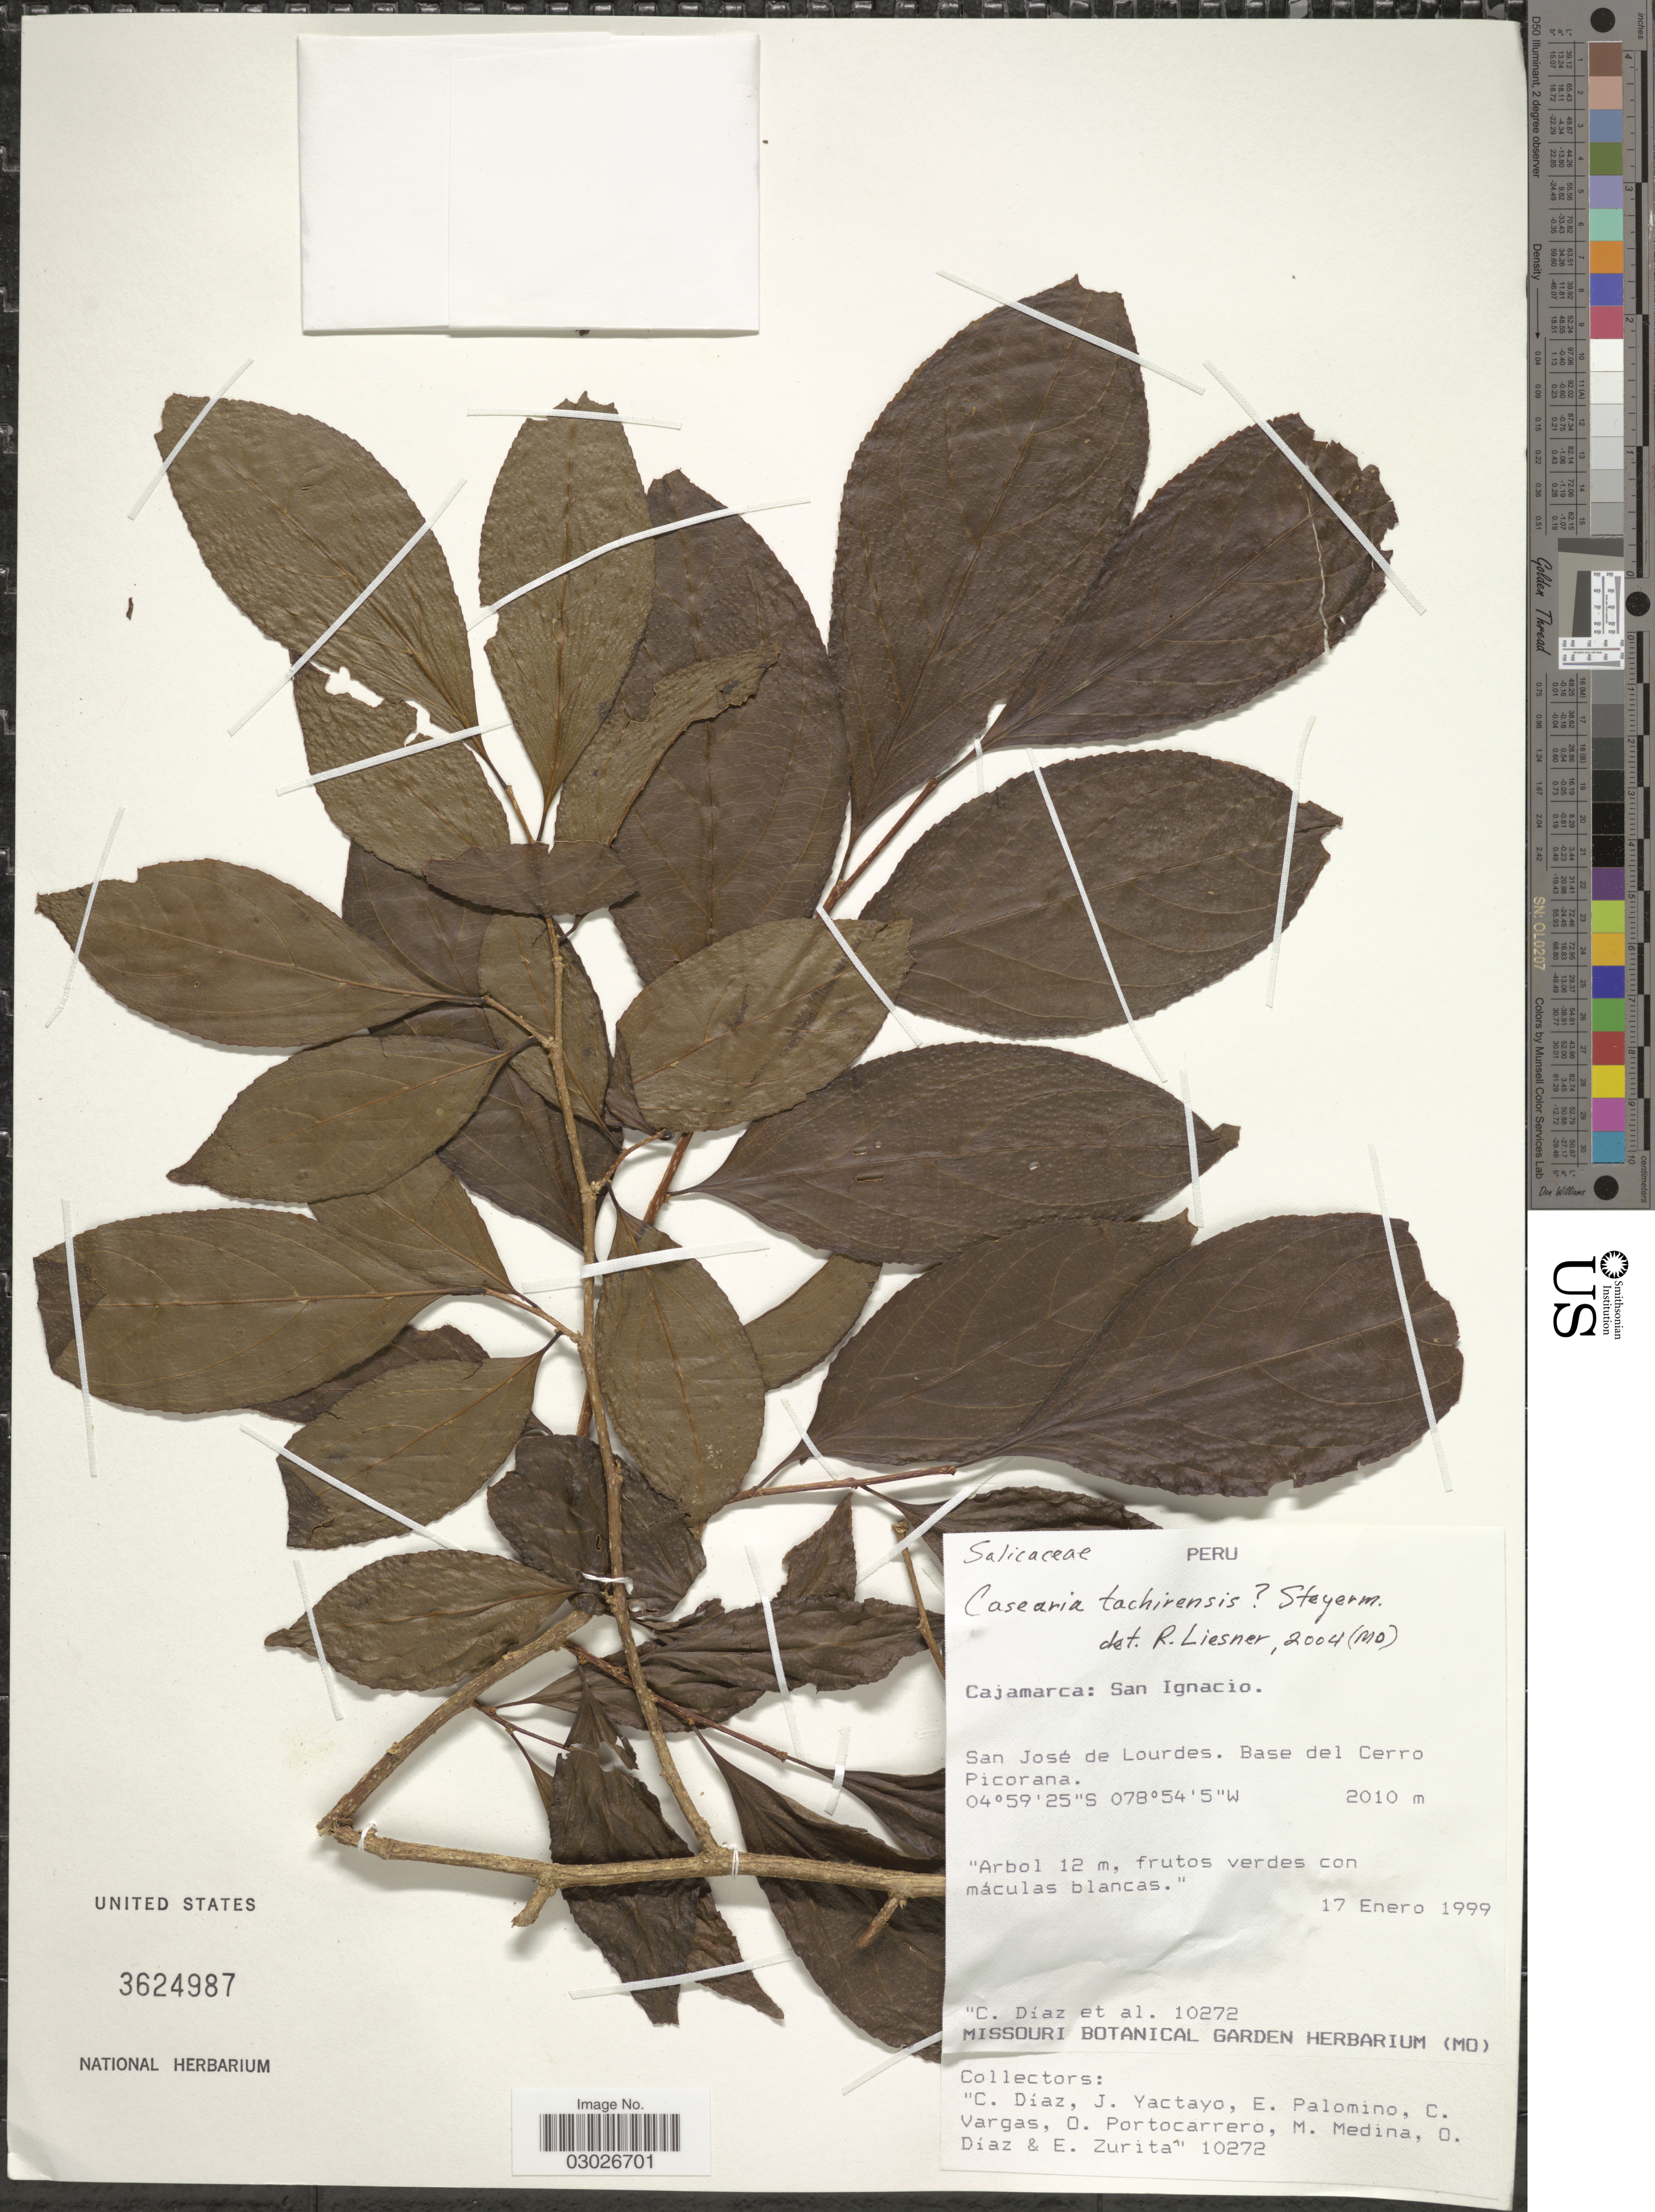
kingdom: Plantae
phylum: Tracheophyta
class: Magnoliopsida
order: Malpighiales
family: Salicaceae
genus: Casearia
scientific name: Casearia tachirensis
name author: Steyerm.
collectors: C. Díaz, J. Yactayo, E. Palomino, C. Vargas & et al.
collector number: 10272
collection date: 1999-01-17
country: Peru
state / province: Cajamarca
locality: San Ignacio. San José de Lourdes. Base del Cerro Picorana.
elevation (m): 2010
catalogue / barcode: US 3624987